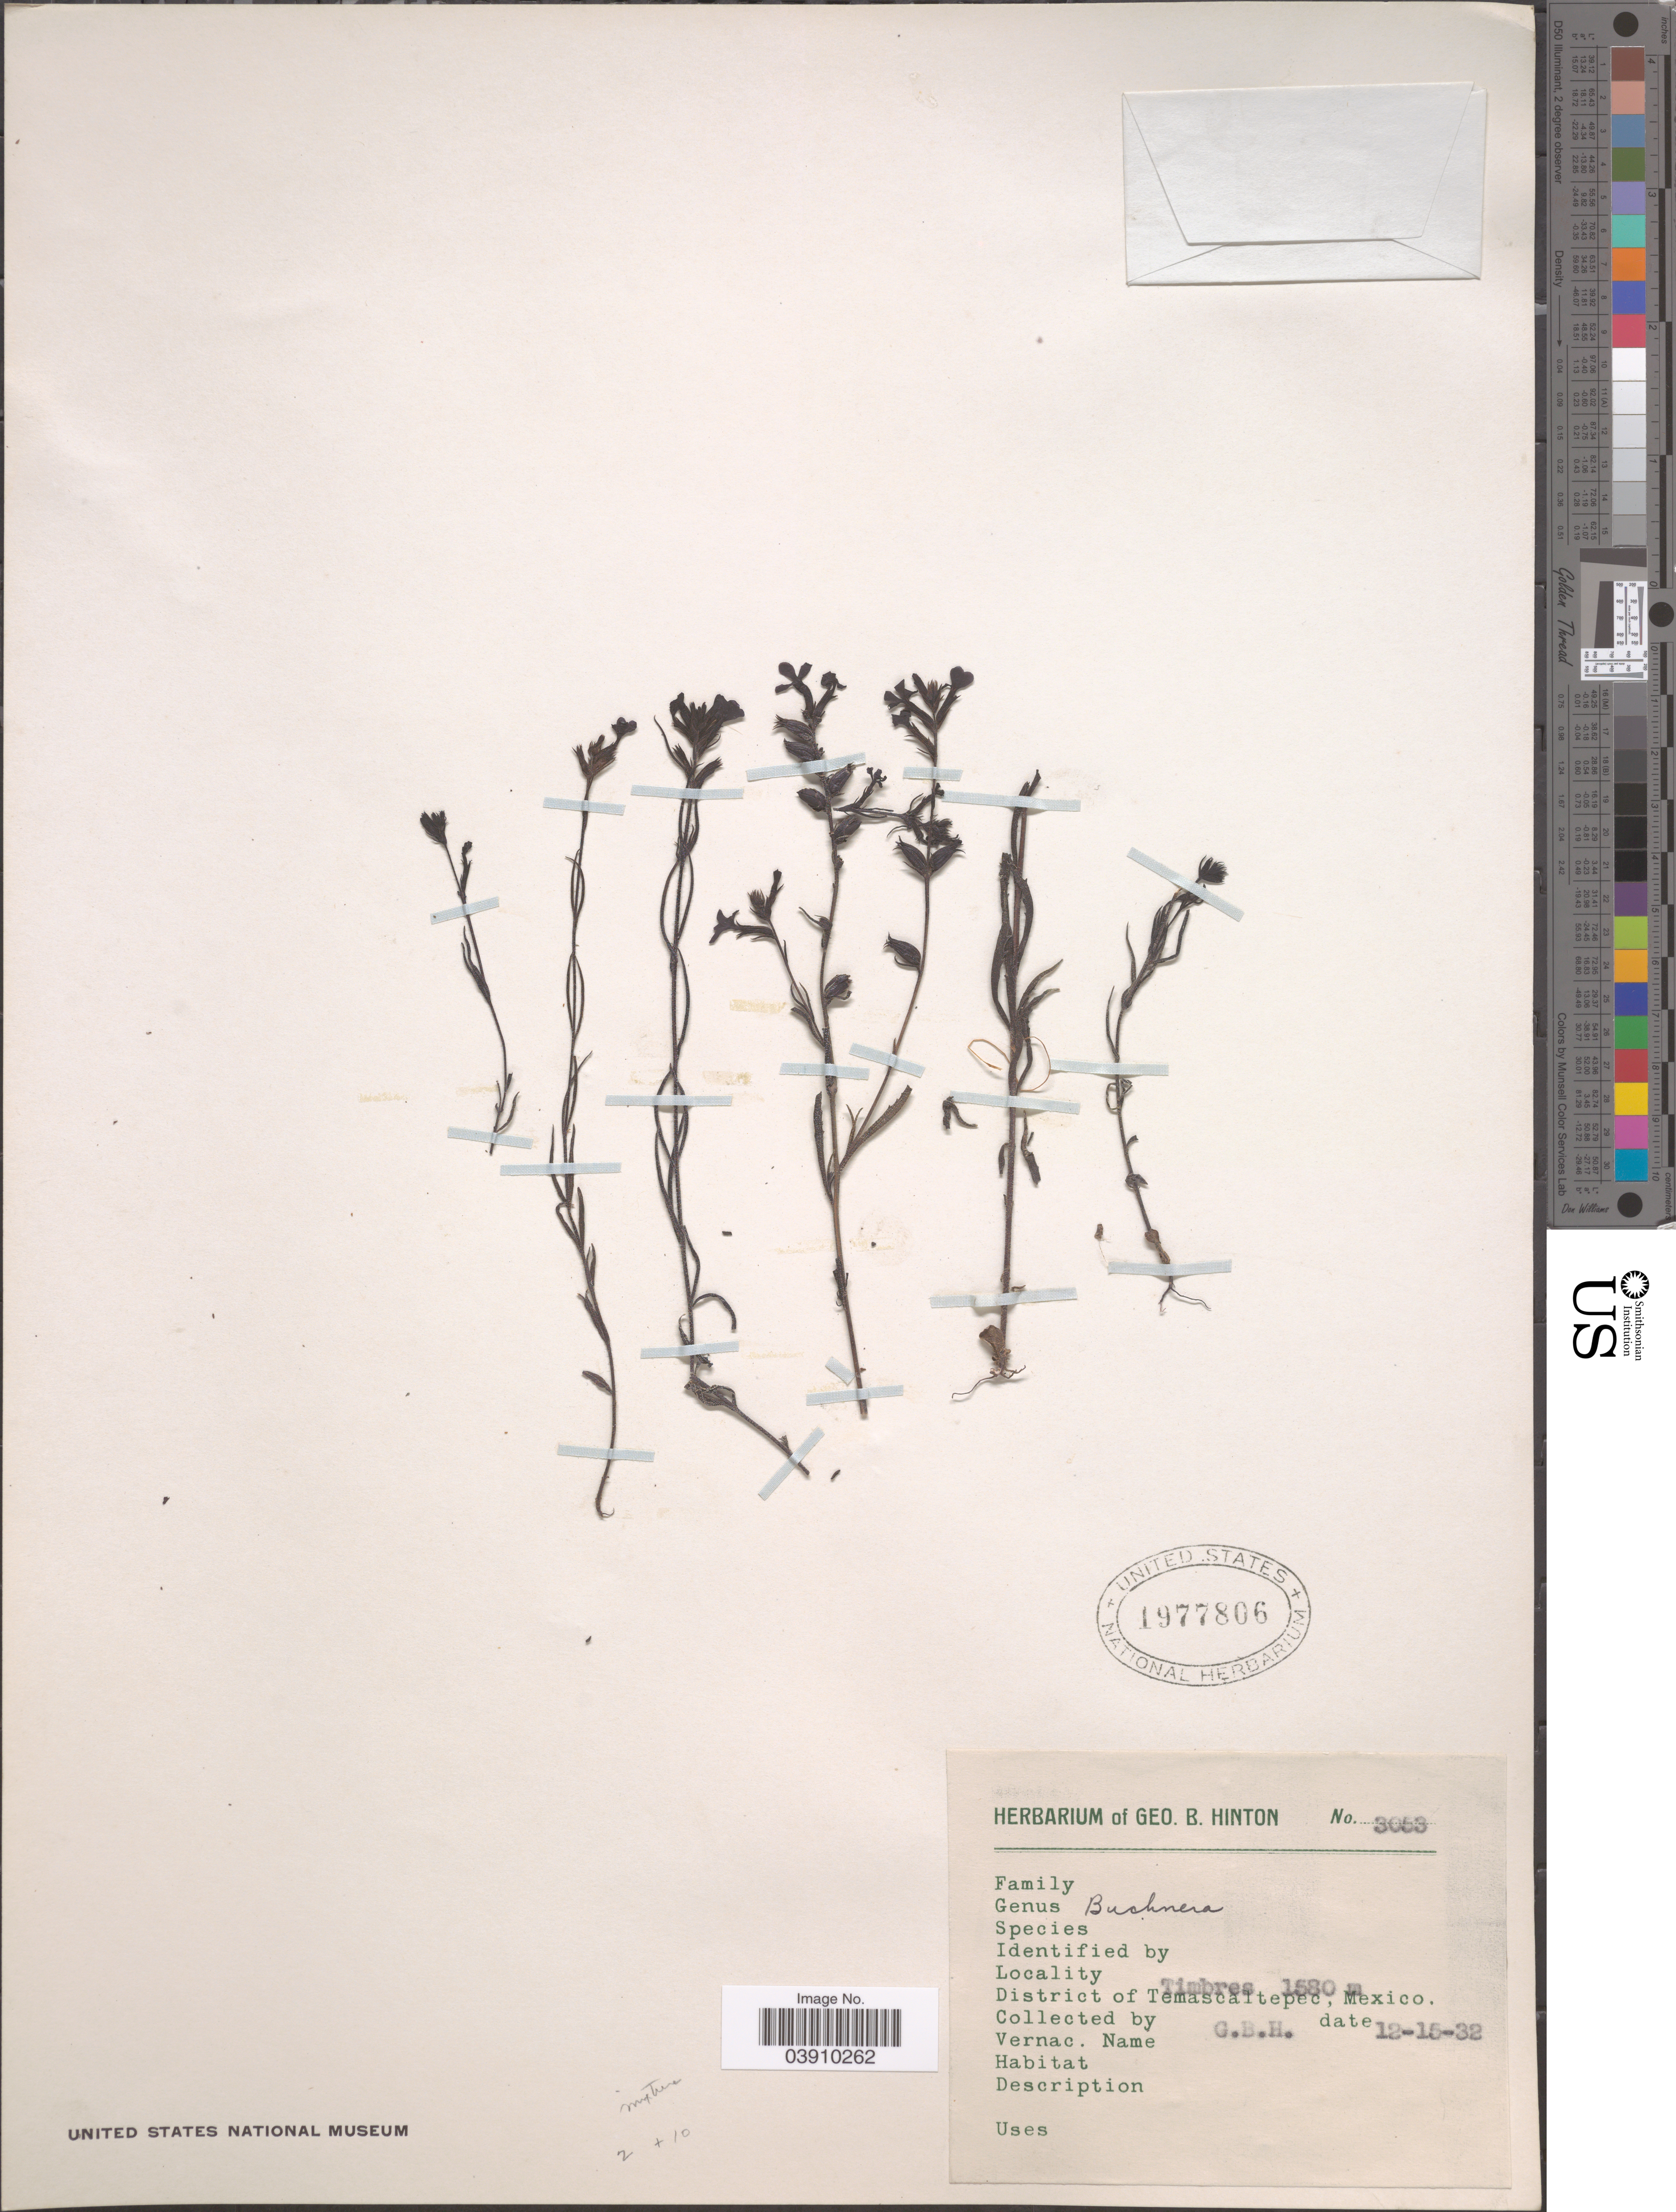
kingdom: Plantae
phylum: Tracheophyta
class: Magnoliopsida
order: Lamiales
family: Orobanchaceae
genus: Buchnera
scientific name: Buchnera pusilla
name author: Kunth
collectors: G. B. Hinton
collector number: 3053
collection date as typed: Transcribed d/m/y: 15/12/32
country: Mexico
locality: Timbres. District of Temascaltepec.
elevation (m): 1580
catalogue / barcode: US 1977806